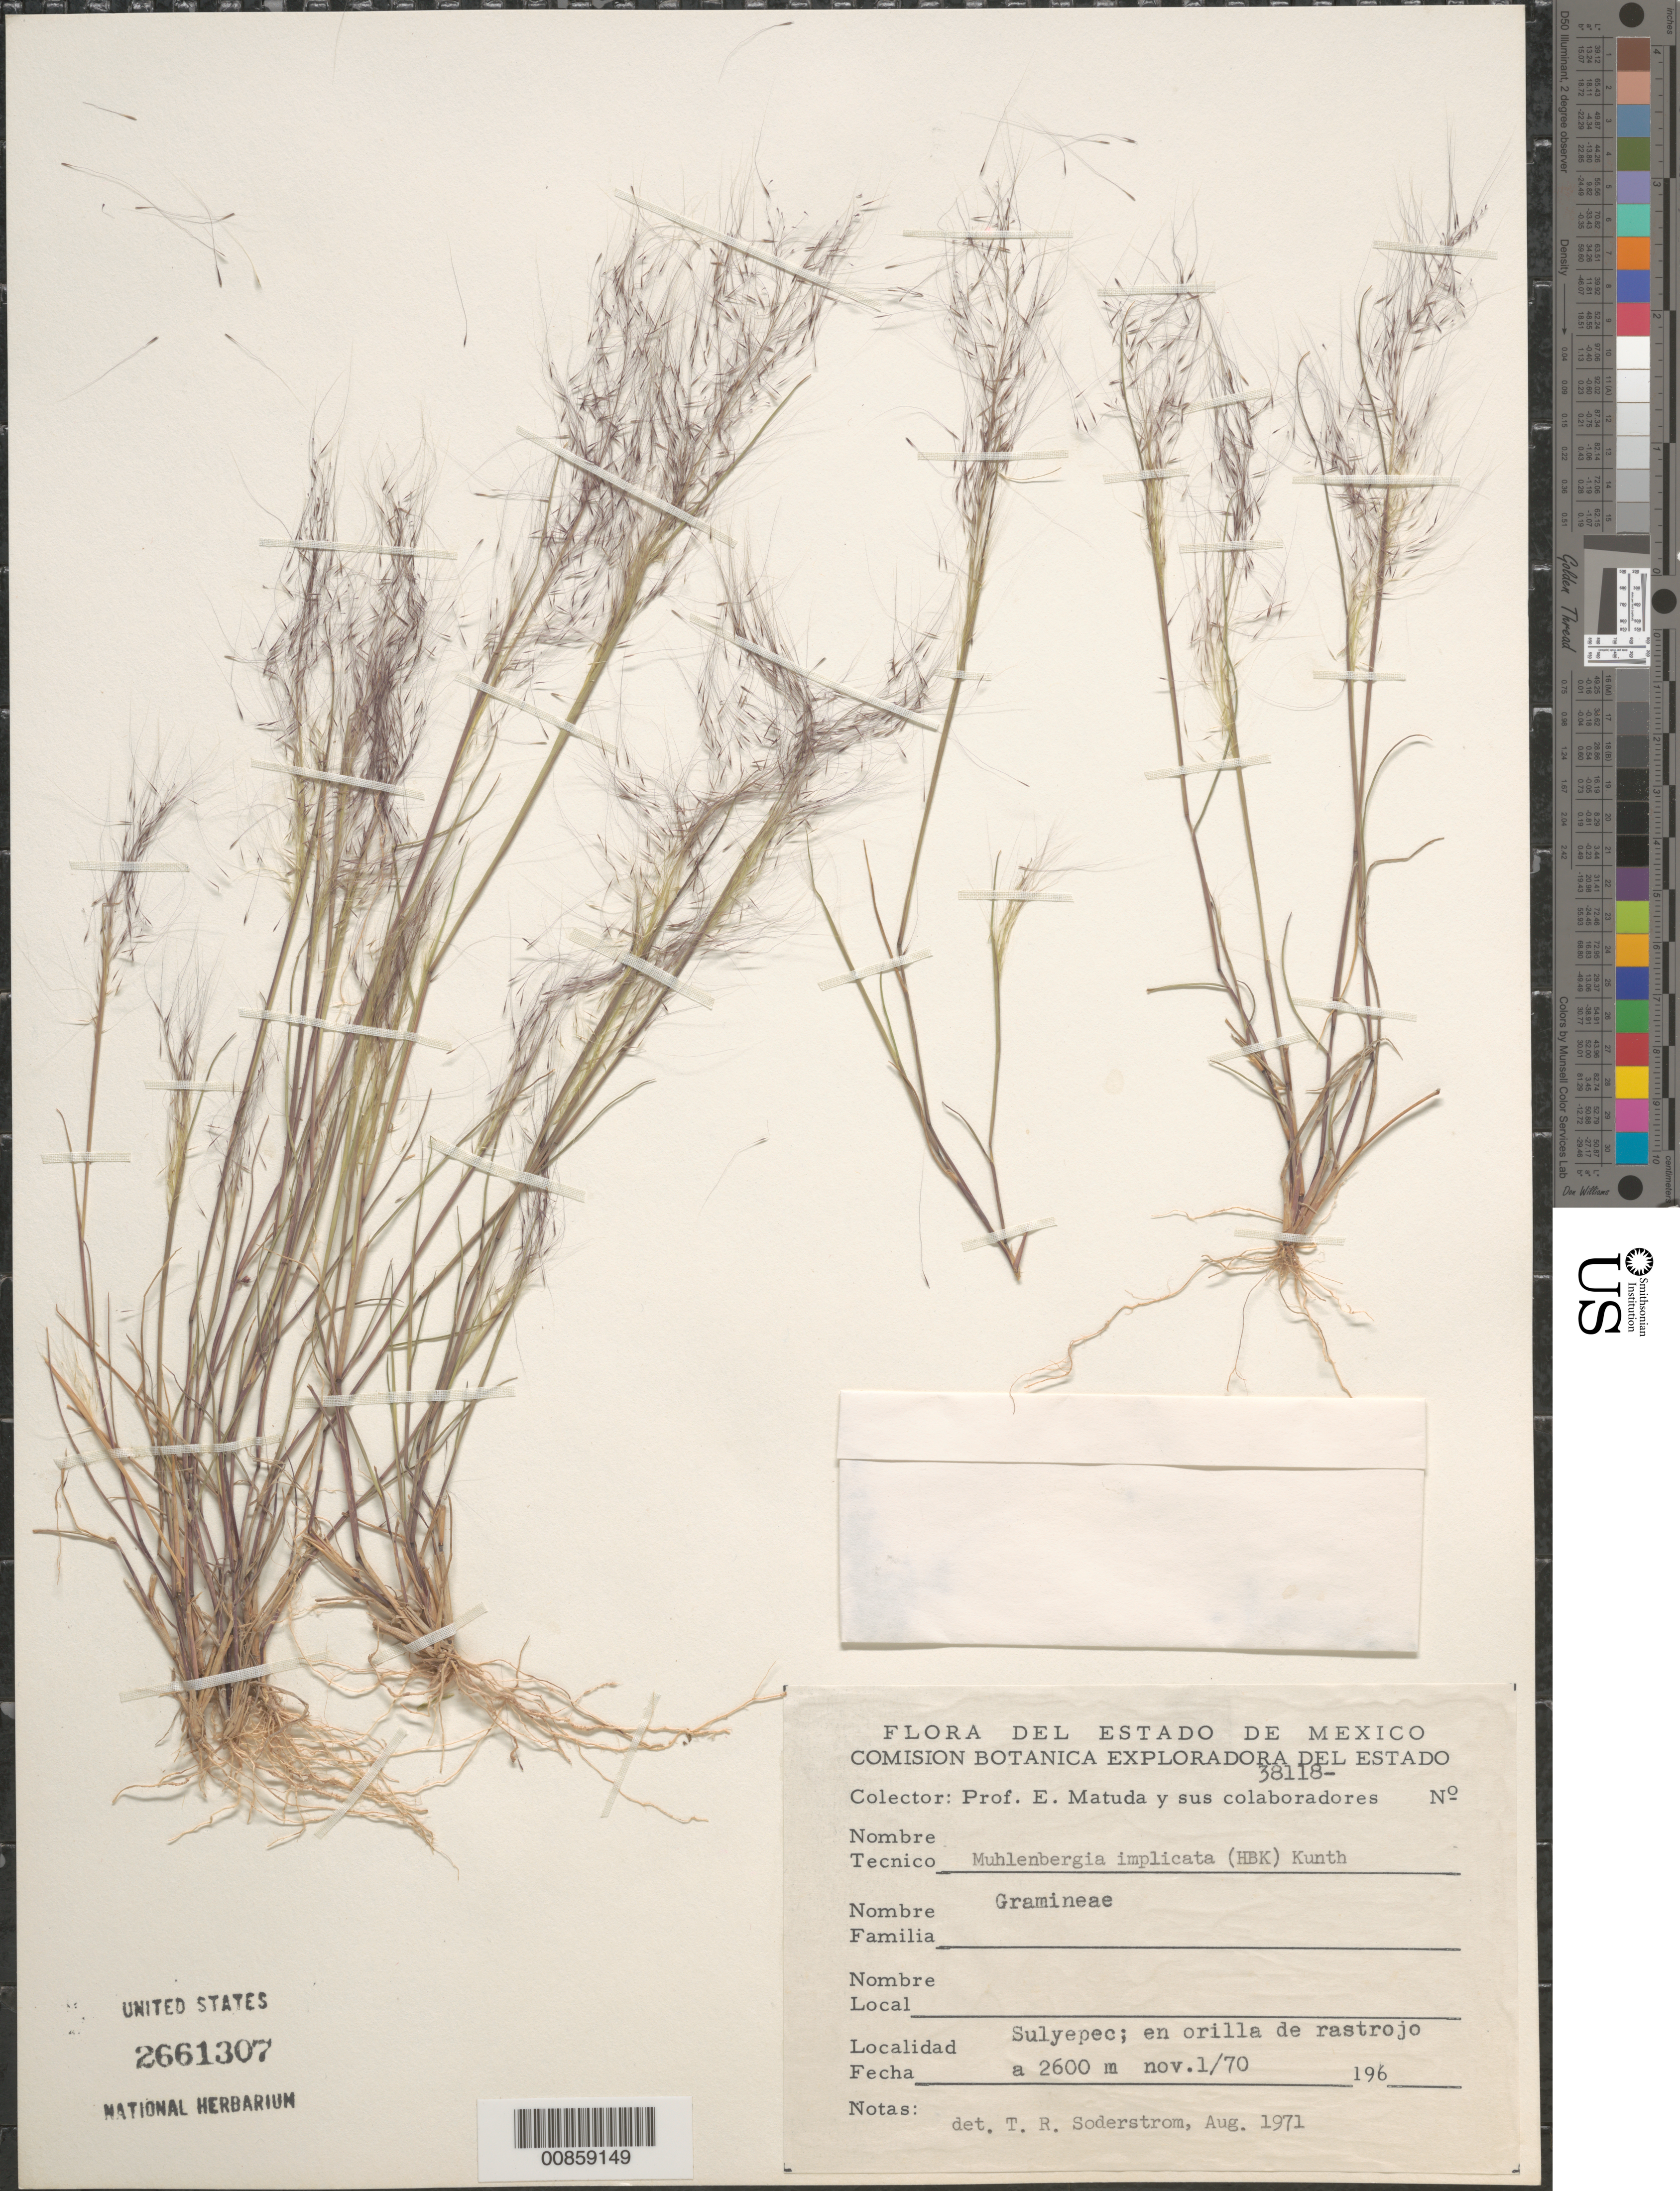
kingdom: Plantae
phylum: Tracheophyta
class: Liliopsida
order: Poales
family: Poaceae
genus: Muhlenbergia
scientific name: Muhlenbergia implicata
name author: (Kunth) Trin.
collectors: E. Matuda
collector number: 38118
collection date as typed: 01 Nov 1970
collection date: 1970-11-01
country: Mexico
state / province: México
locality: Sultepec, Mex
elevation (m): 2600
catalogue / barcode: US 2661307